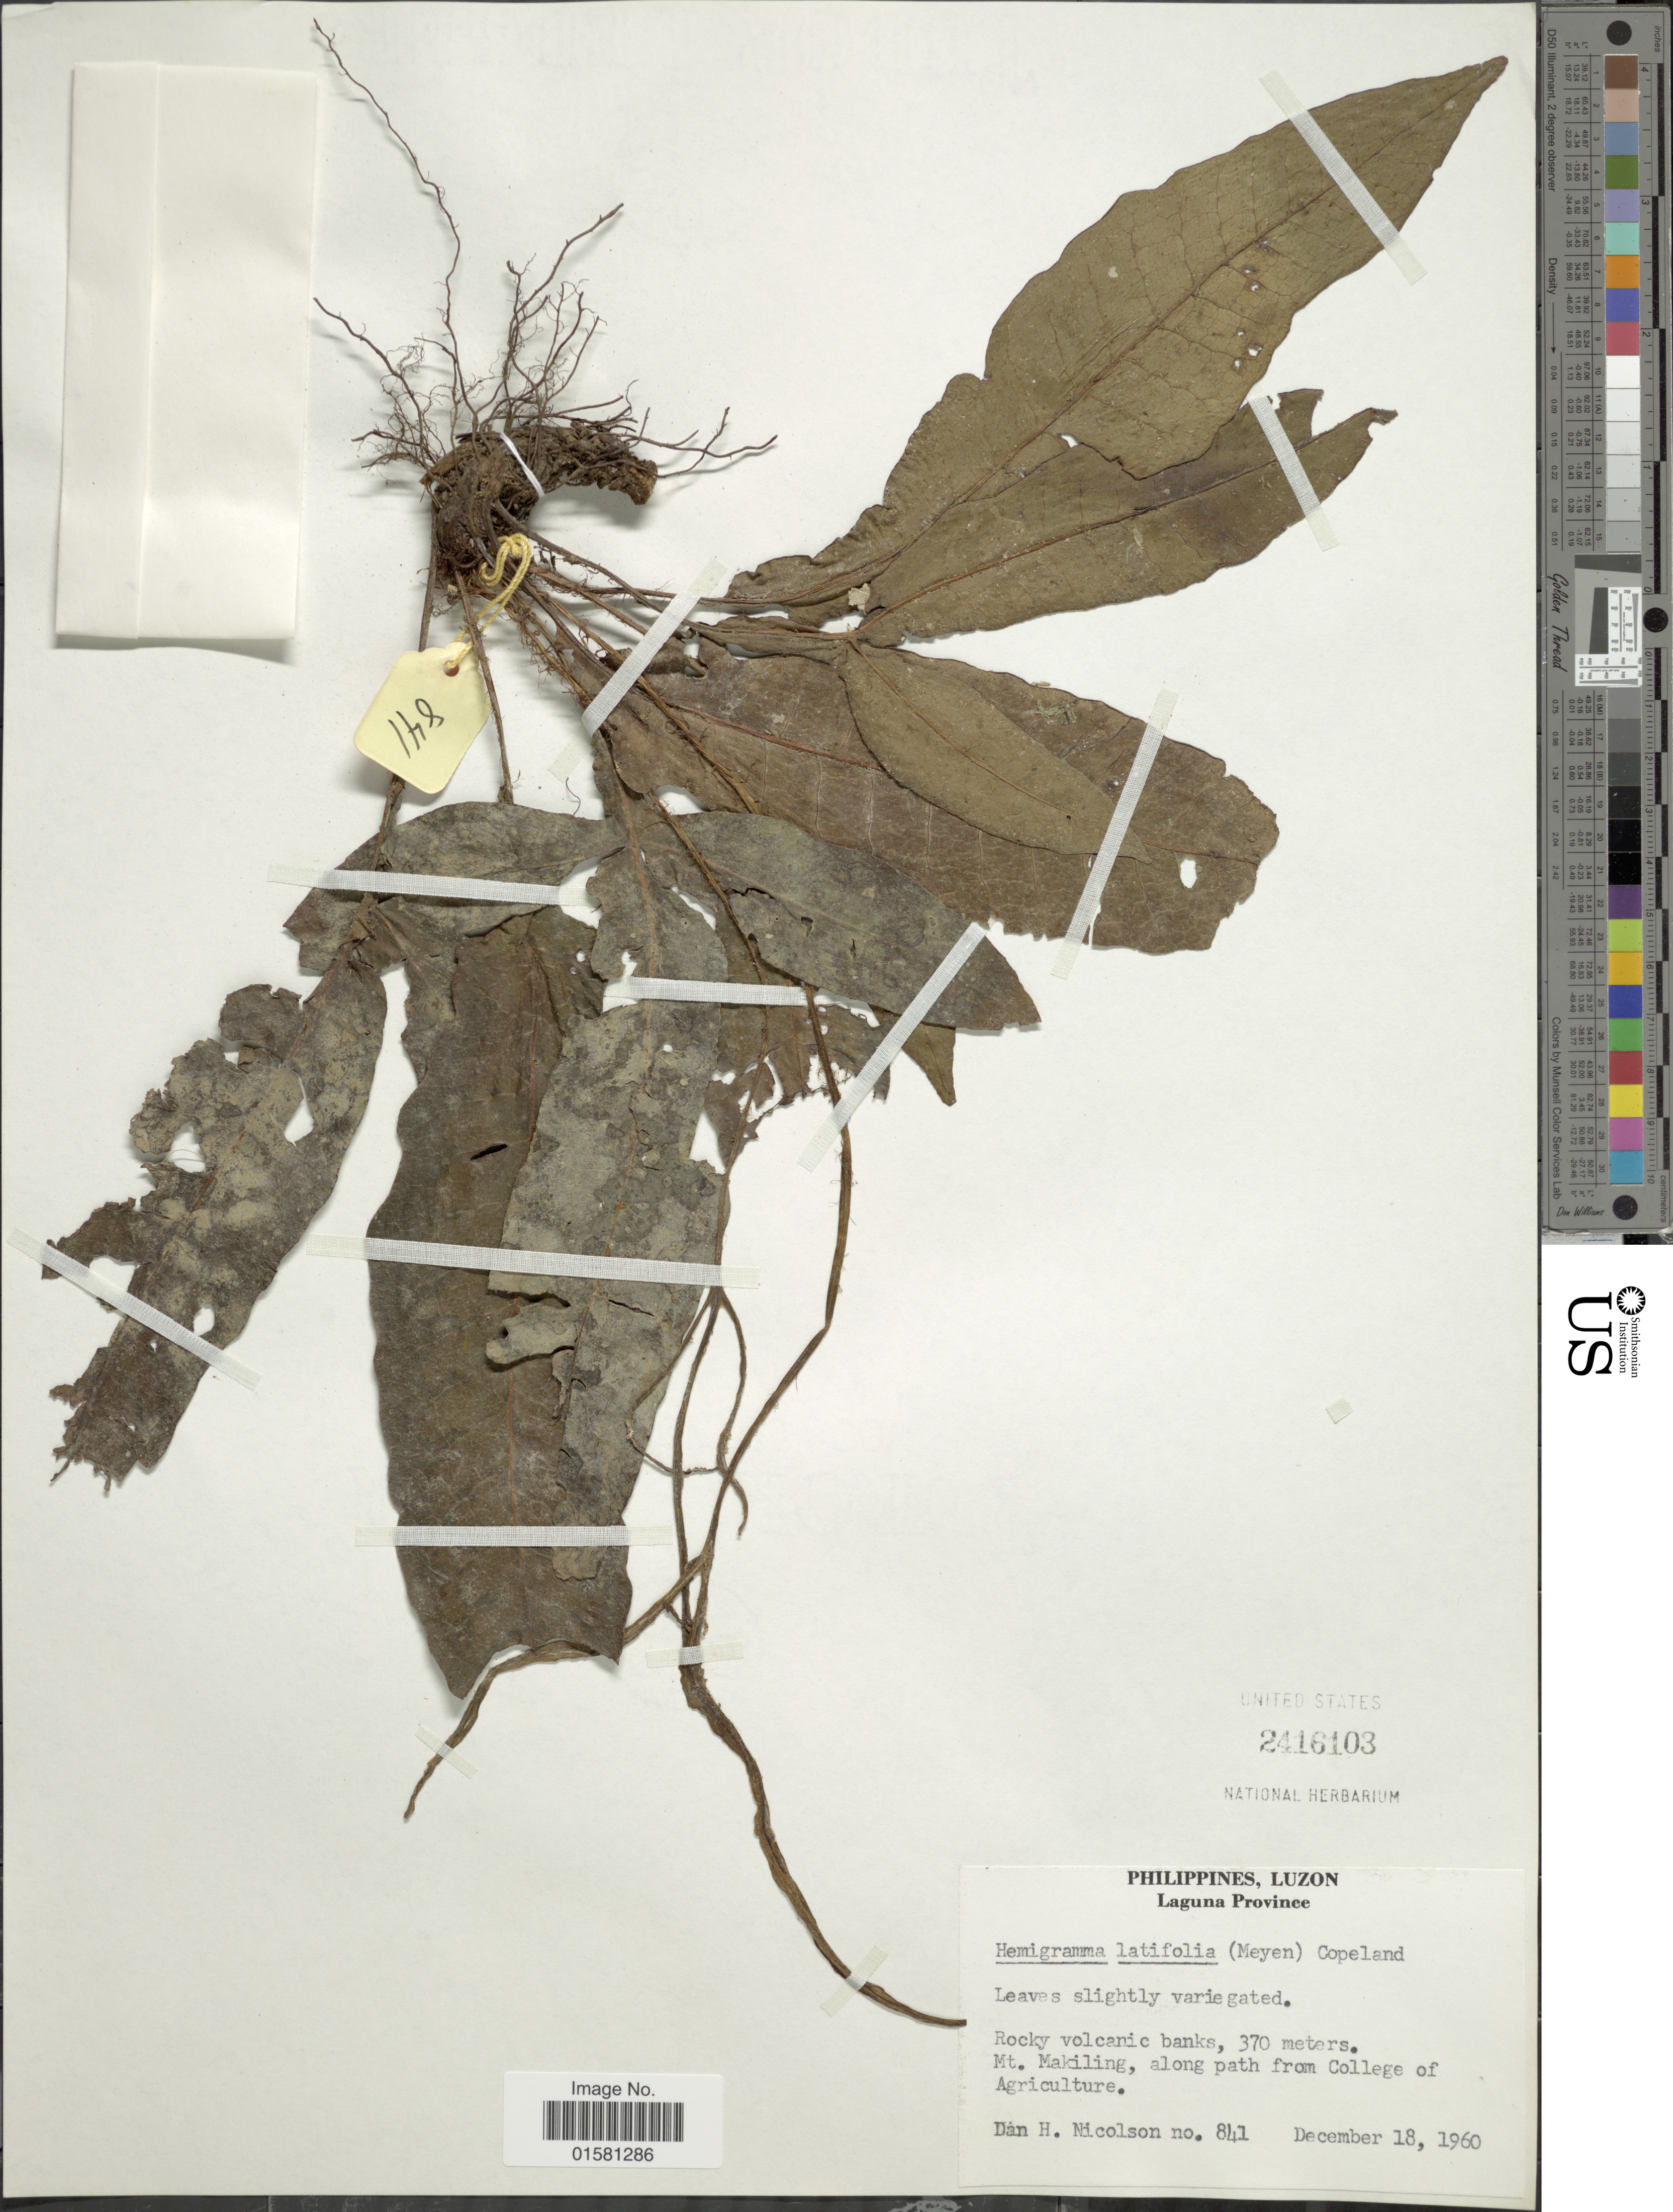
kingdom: Plantae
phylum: Tracheophyta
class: Polypodiopsida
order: Polypodiales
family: Tectariaceae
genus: Tectaria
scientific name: Tectaria taccifolia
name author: (Fée) M.G. Price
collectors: D. H. Nicolson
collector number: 841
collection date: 1960-12-18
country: Philippines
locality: Philippines, Luzon, Laguna province, Mt. Makiling, along path from College of Agriculture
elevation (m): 370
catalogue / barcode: US 2416103